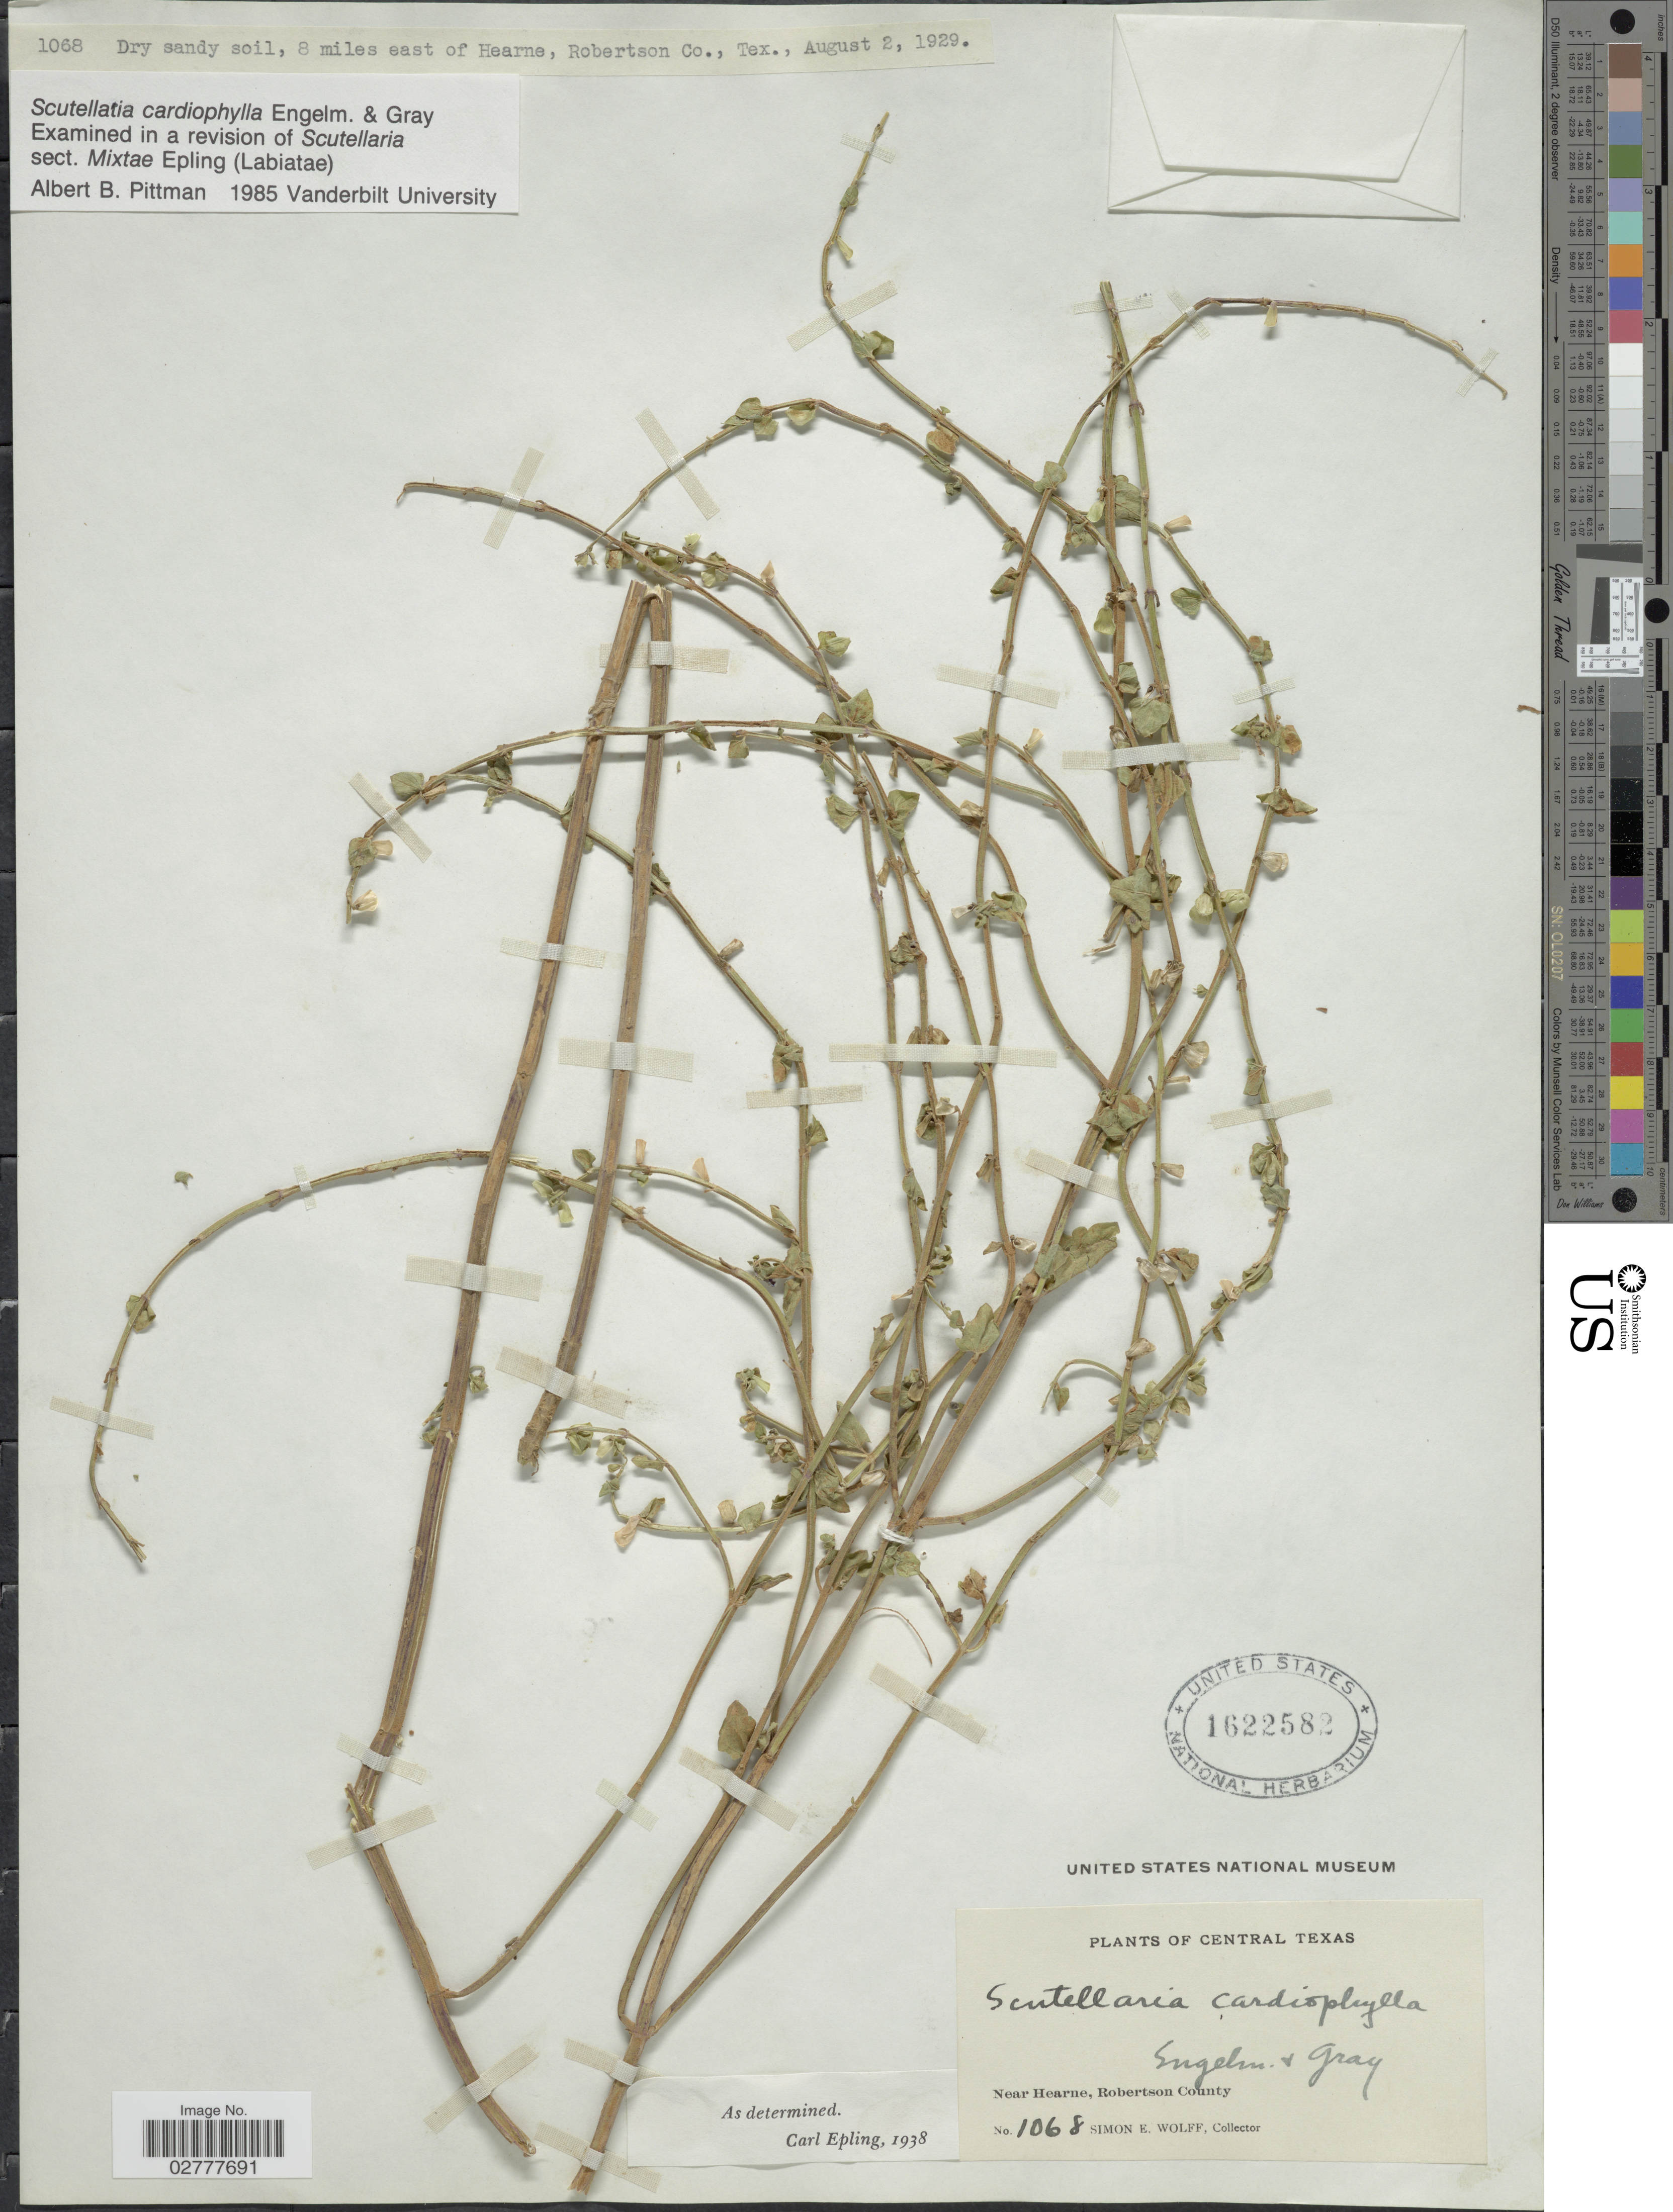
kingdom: Plantae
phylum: Tracheophyta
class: Magnoliopsida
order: Lamiales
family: Lamiaceae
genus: Scutellaria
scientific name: Scutellaria cardiophylla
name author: Engelm. & A. Gray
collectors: S. E. Wolff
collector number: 1068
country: United States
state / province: Texas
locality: Central Texas, Near Hearne, Robertson County.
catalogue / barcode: US 1622582